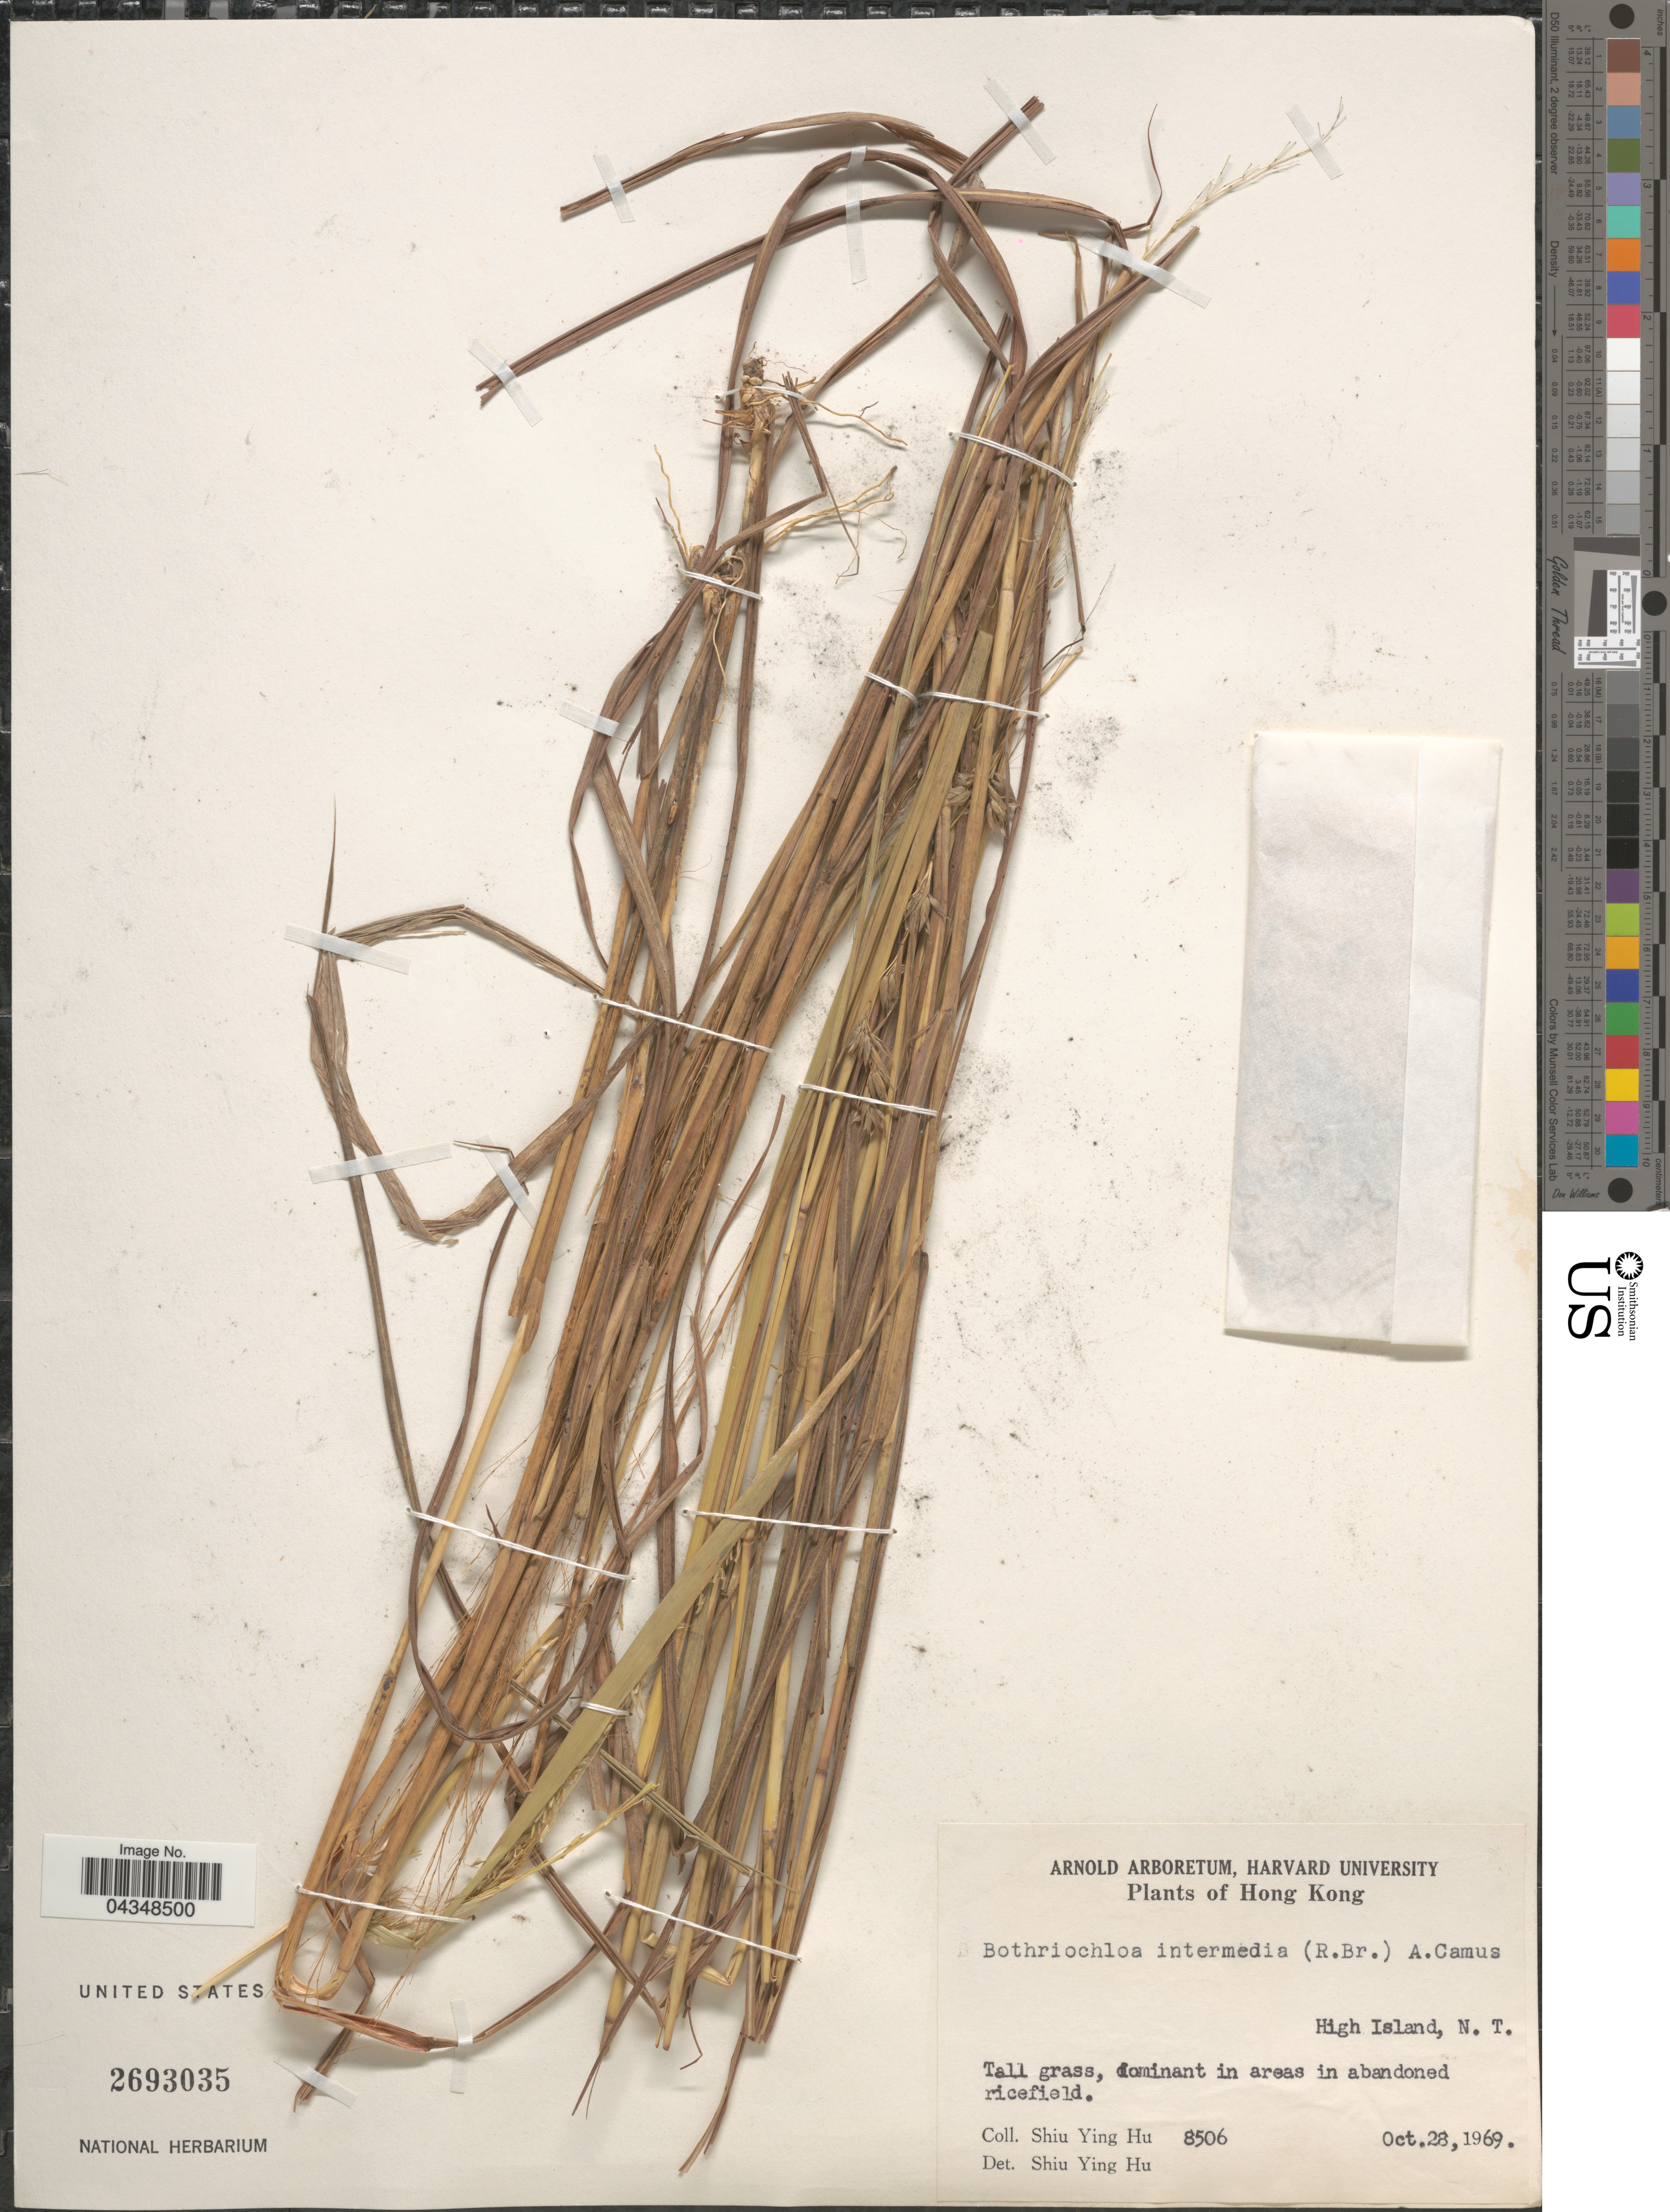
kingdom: Plantae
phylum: Tracheophyta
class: Liliopsida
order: Poales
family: Poaceae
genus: Bothriochloa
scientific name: Bothriochloa bladhii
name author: (Retz.) S.T. Blake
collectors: S. Y. Hu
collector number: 8506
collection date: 1969-10-28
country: China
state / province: Hong Kong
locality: High Island, N. T.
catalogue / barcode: US 2693035